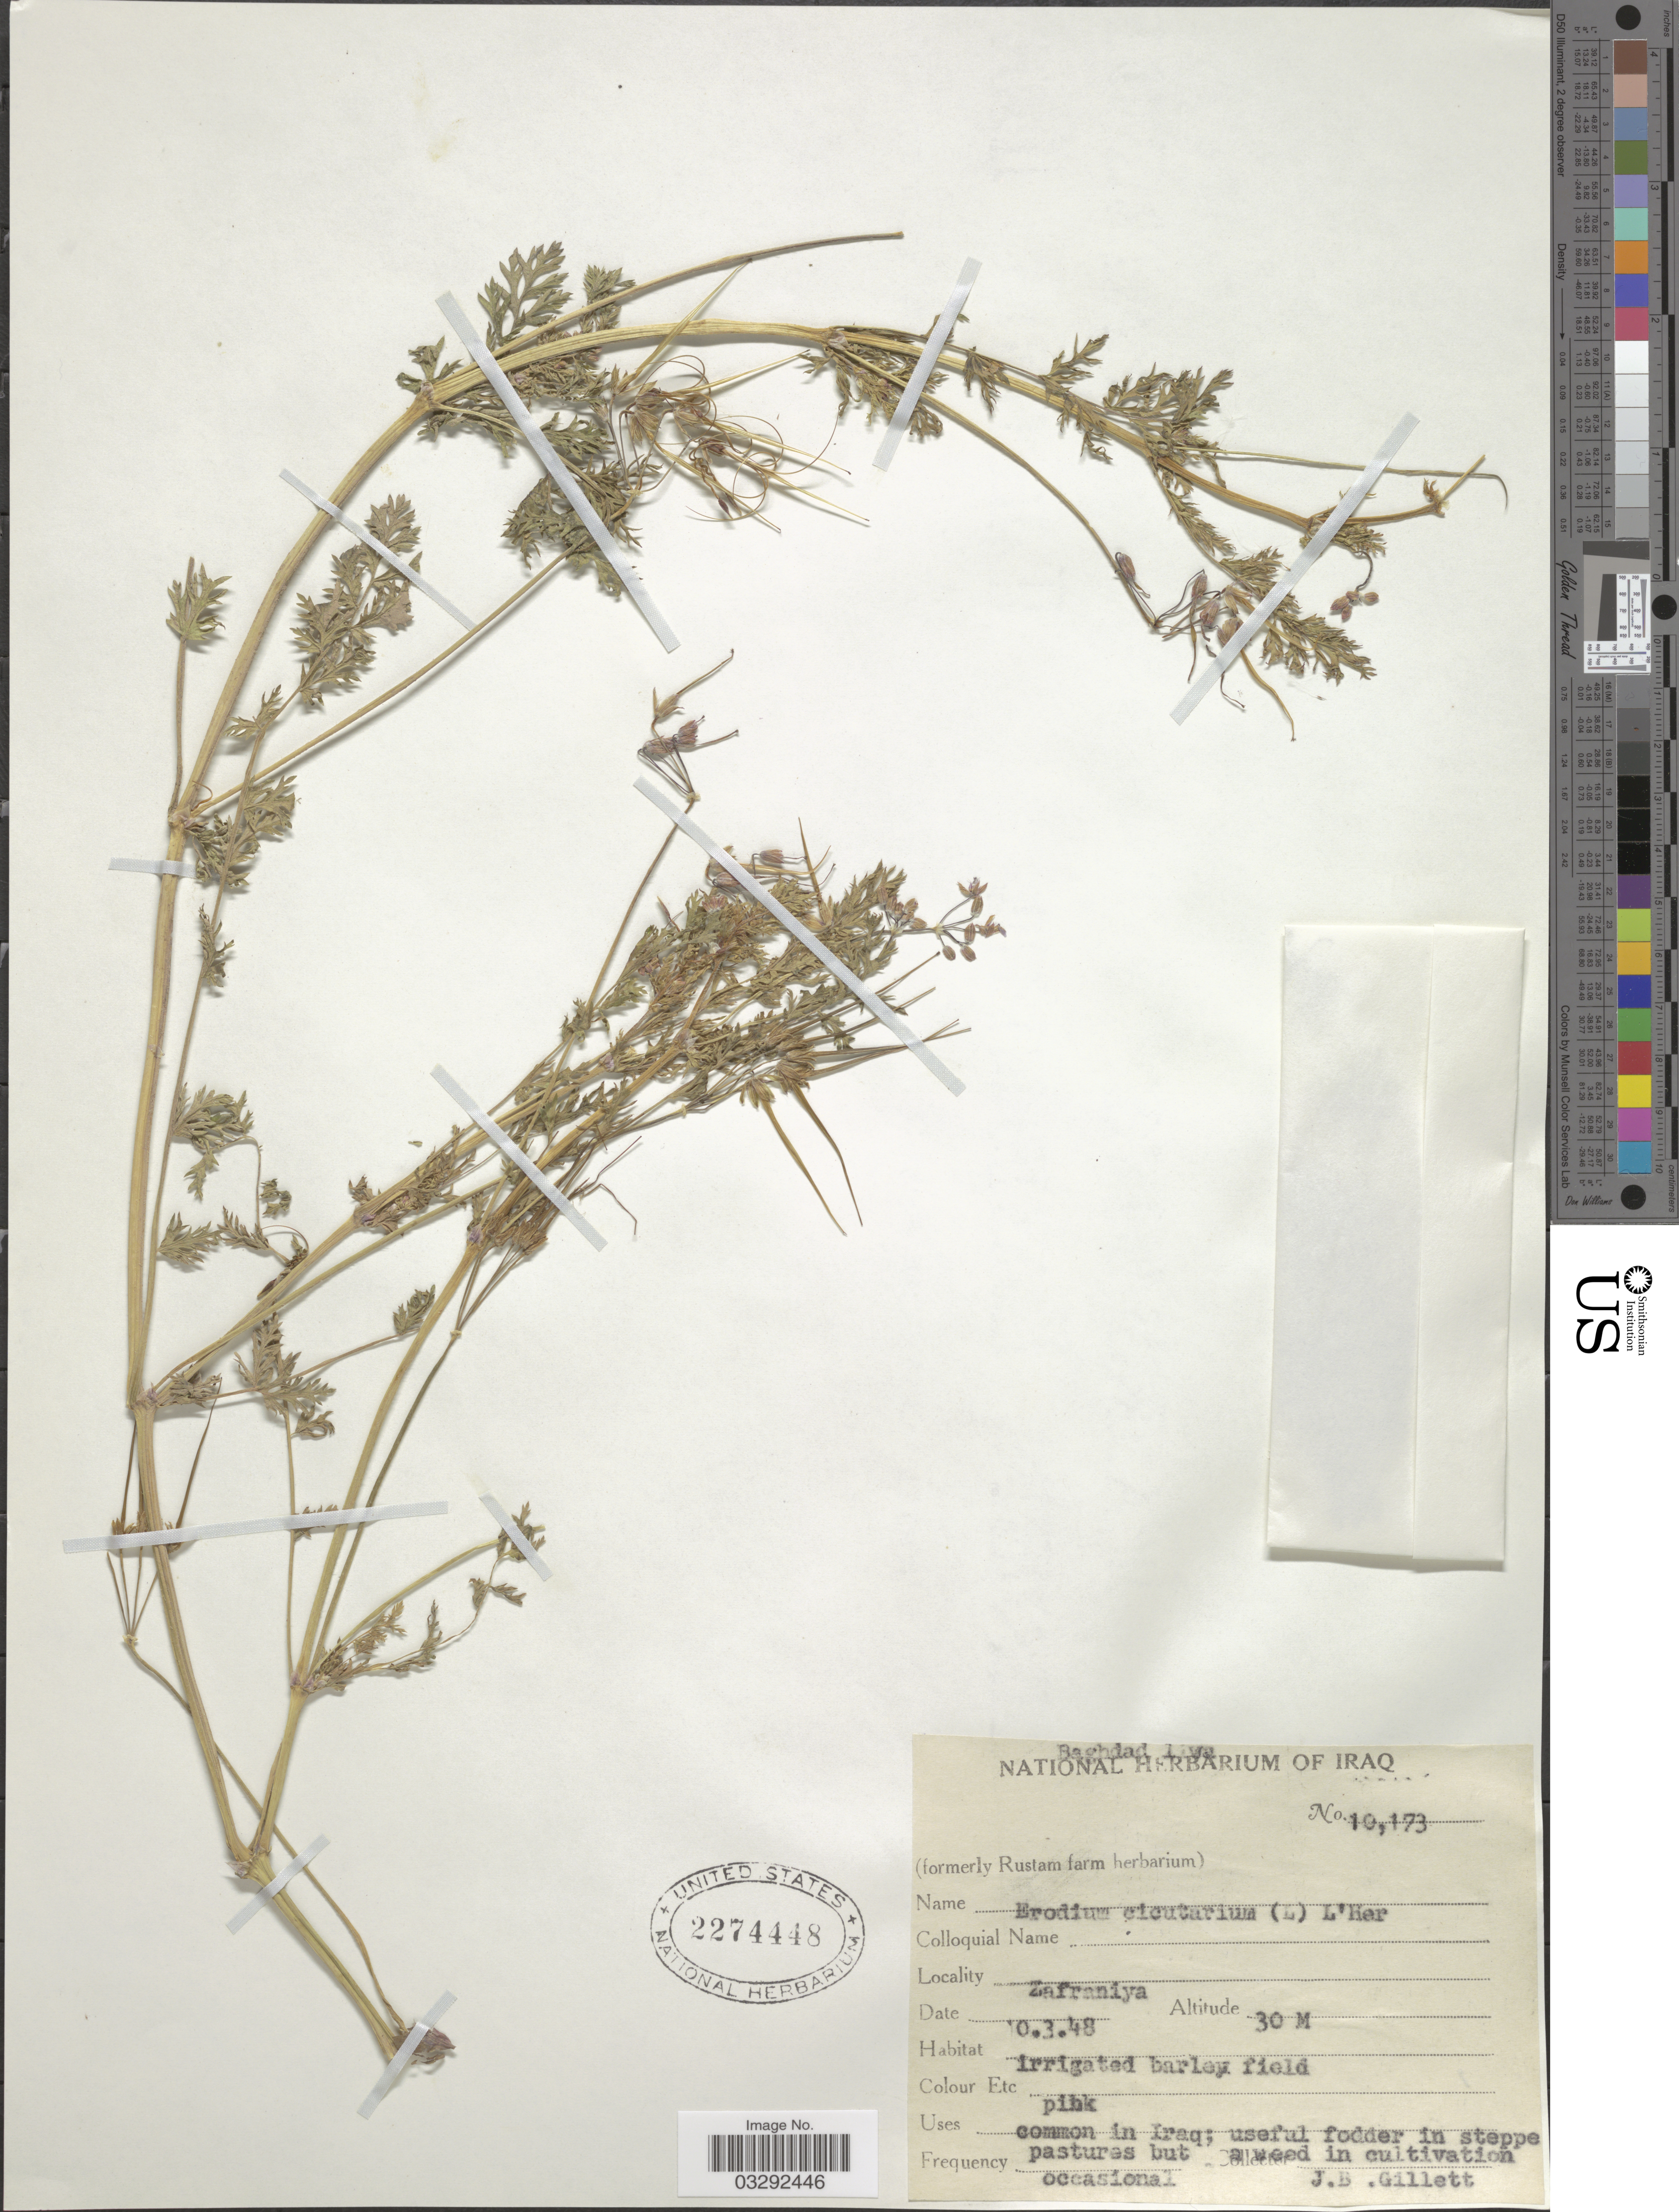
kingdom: Plantae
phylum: Tracheophyta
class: Magnoliopsida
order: Geraniales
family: Geraniaceae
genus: Erodium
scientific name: Erodium cicutarium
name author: (L.) L'Hér.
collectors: J. B. Gillett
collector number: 10173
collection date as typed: Transcribed d/m/y: 10/3/48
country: Iraq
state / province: Baghdad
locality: Baghdad liwa. Zafraniya.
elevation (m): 30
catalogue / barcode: US 2274448